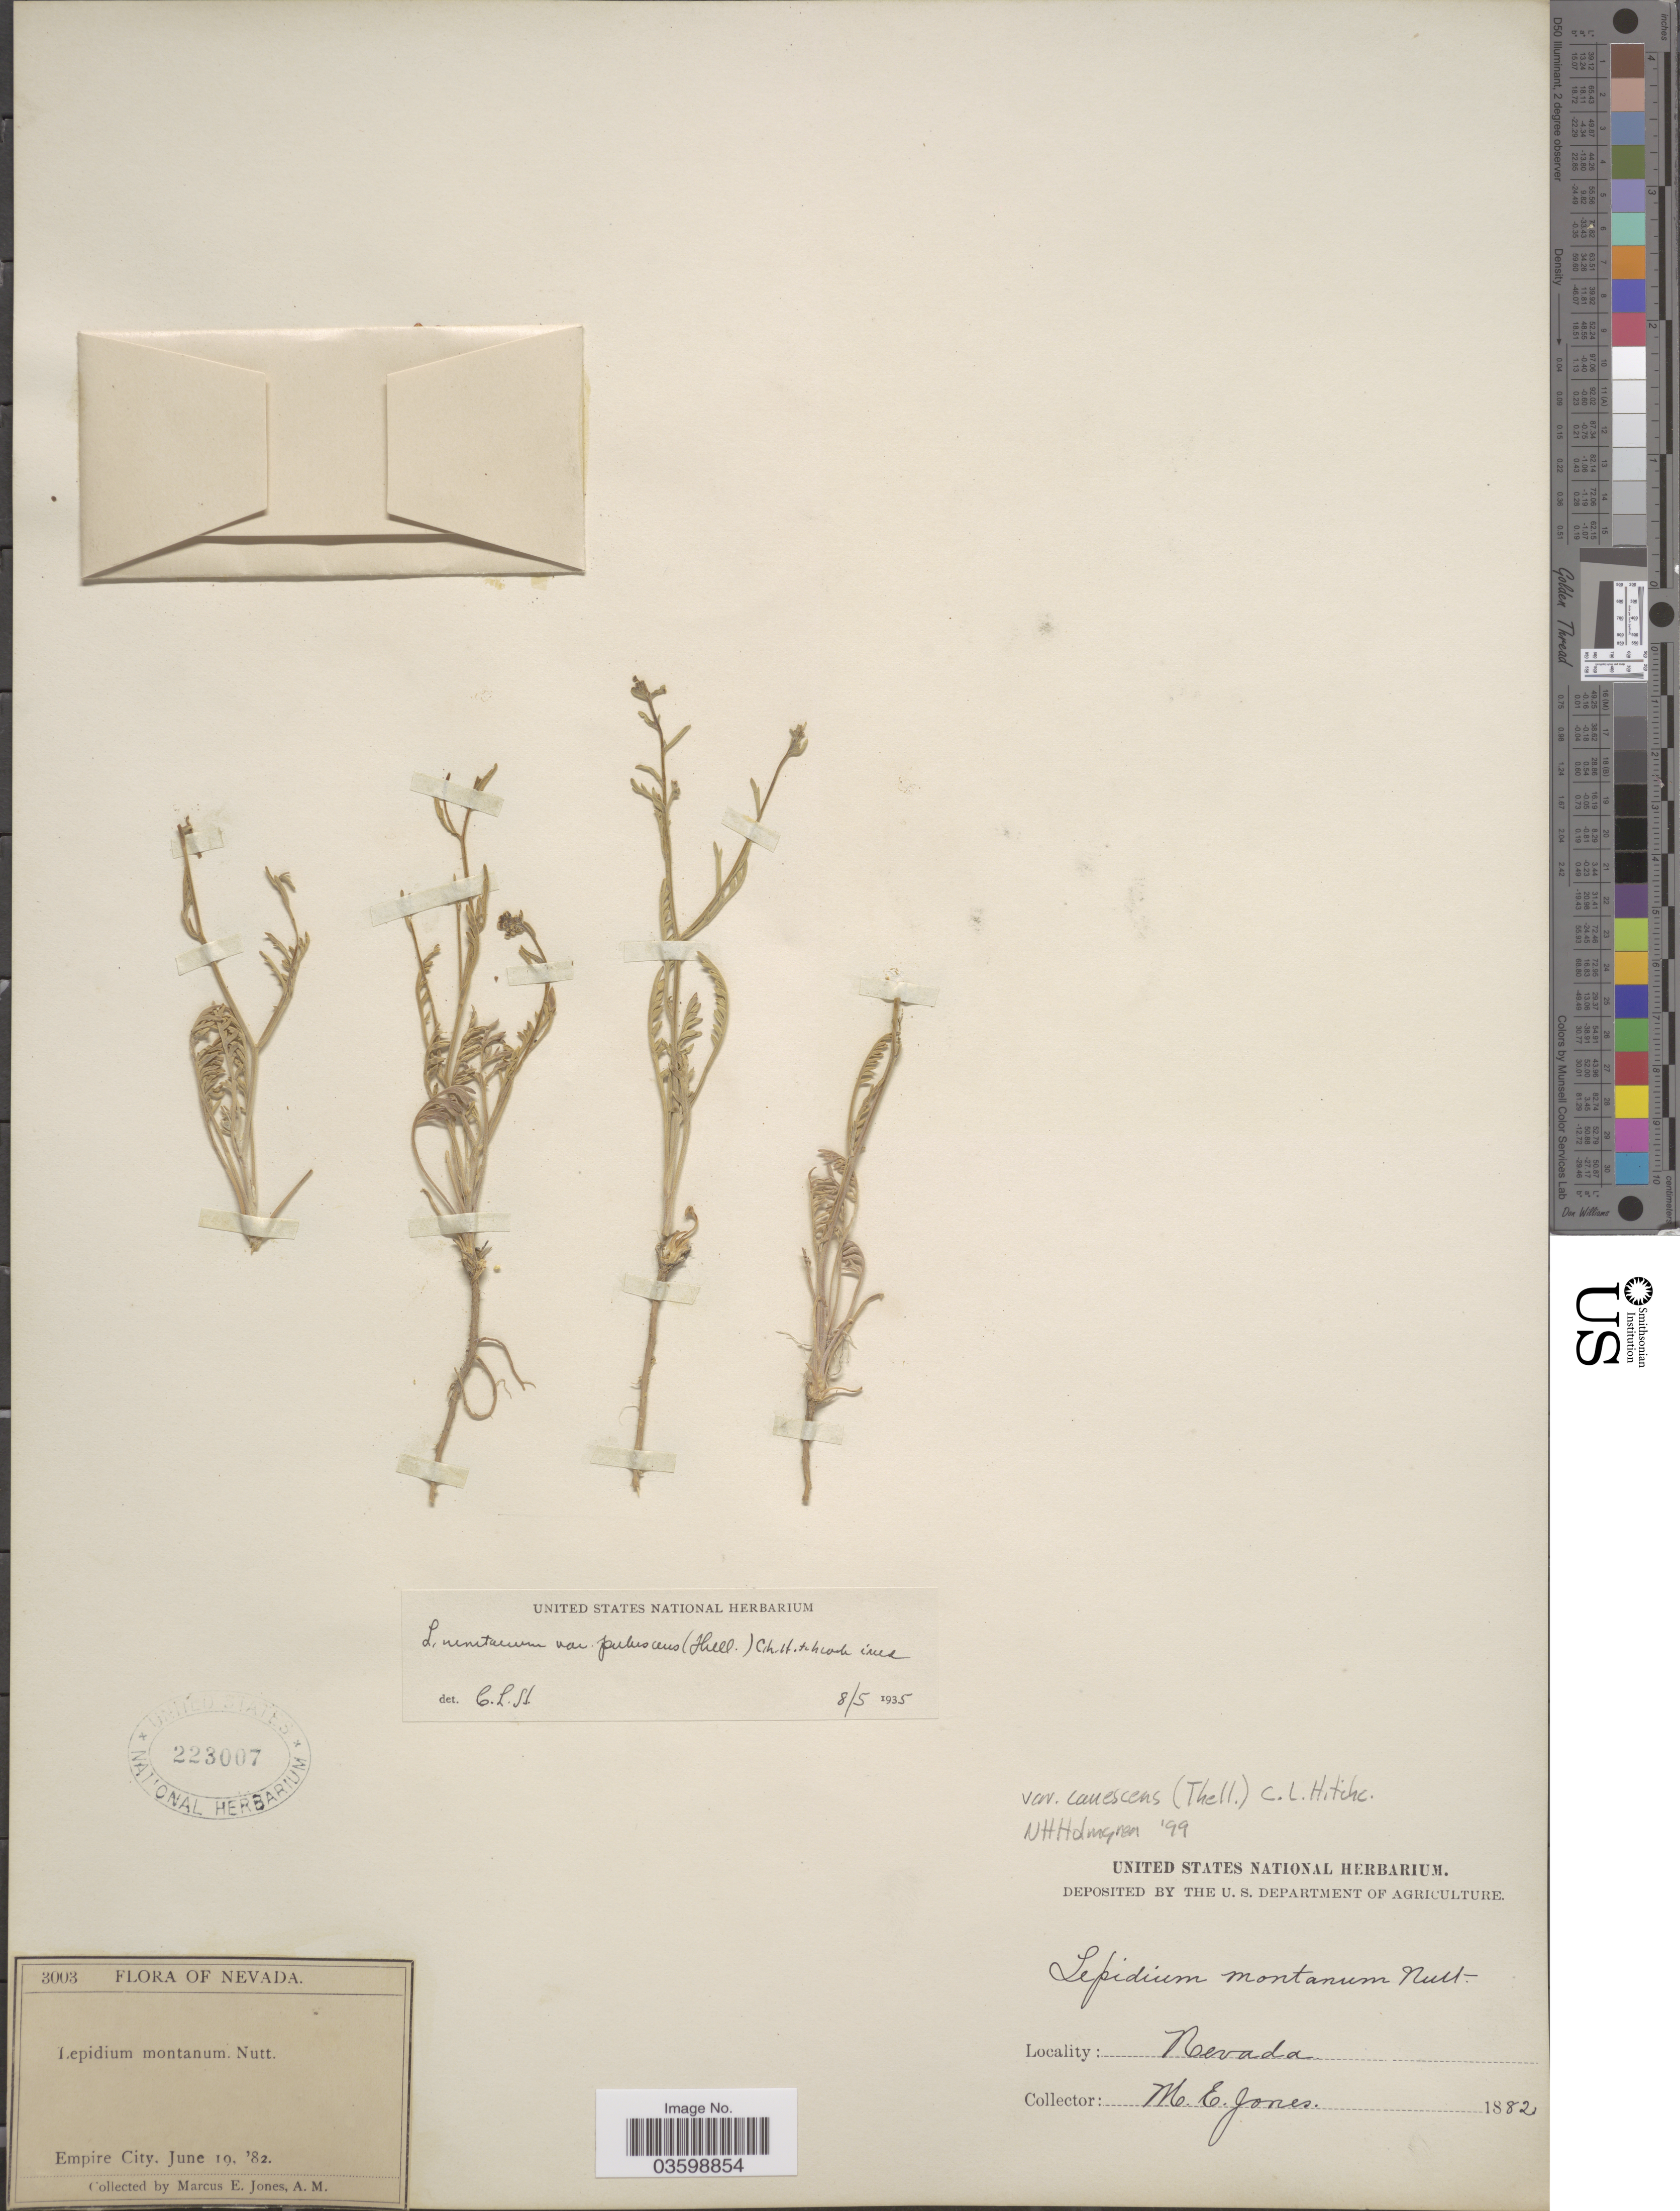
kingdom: Plantae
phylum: Tracheophyta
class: Magnoliopsida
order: Brassicales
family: Brassicaceae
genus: Lepidium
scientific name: Lepidium montanum var. canescens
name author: C.L. Hitchc.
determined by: Al-Shehbaz, I. A., (MO), Missouri Botanical Garden (UNITED STATES)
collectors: M. E. Jones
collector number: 3003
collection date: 1882-06-19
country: United States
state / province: Nevada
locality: Empire City.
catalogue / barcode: US 223007